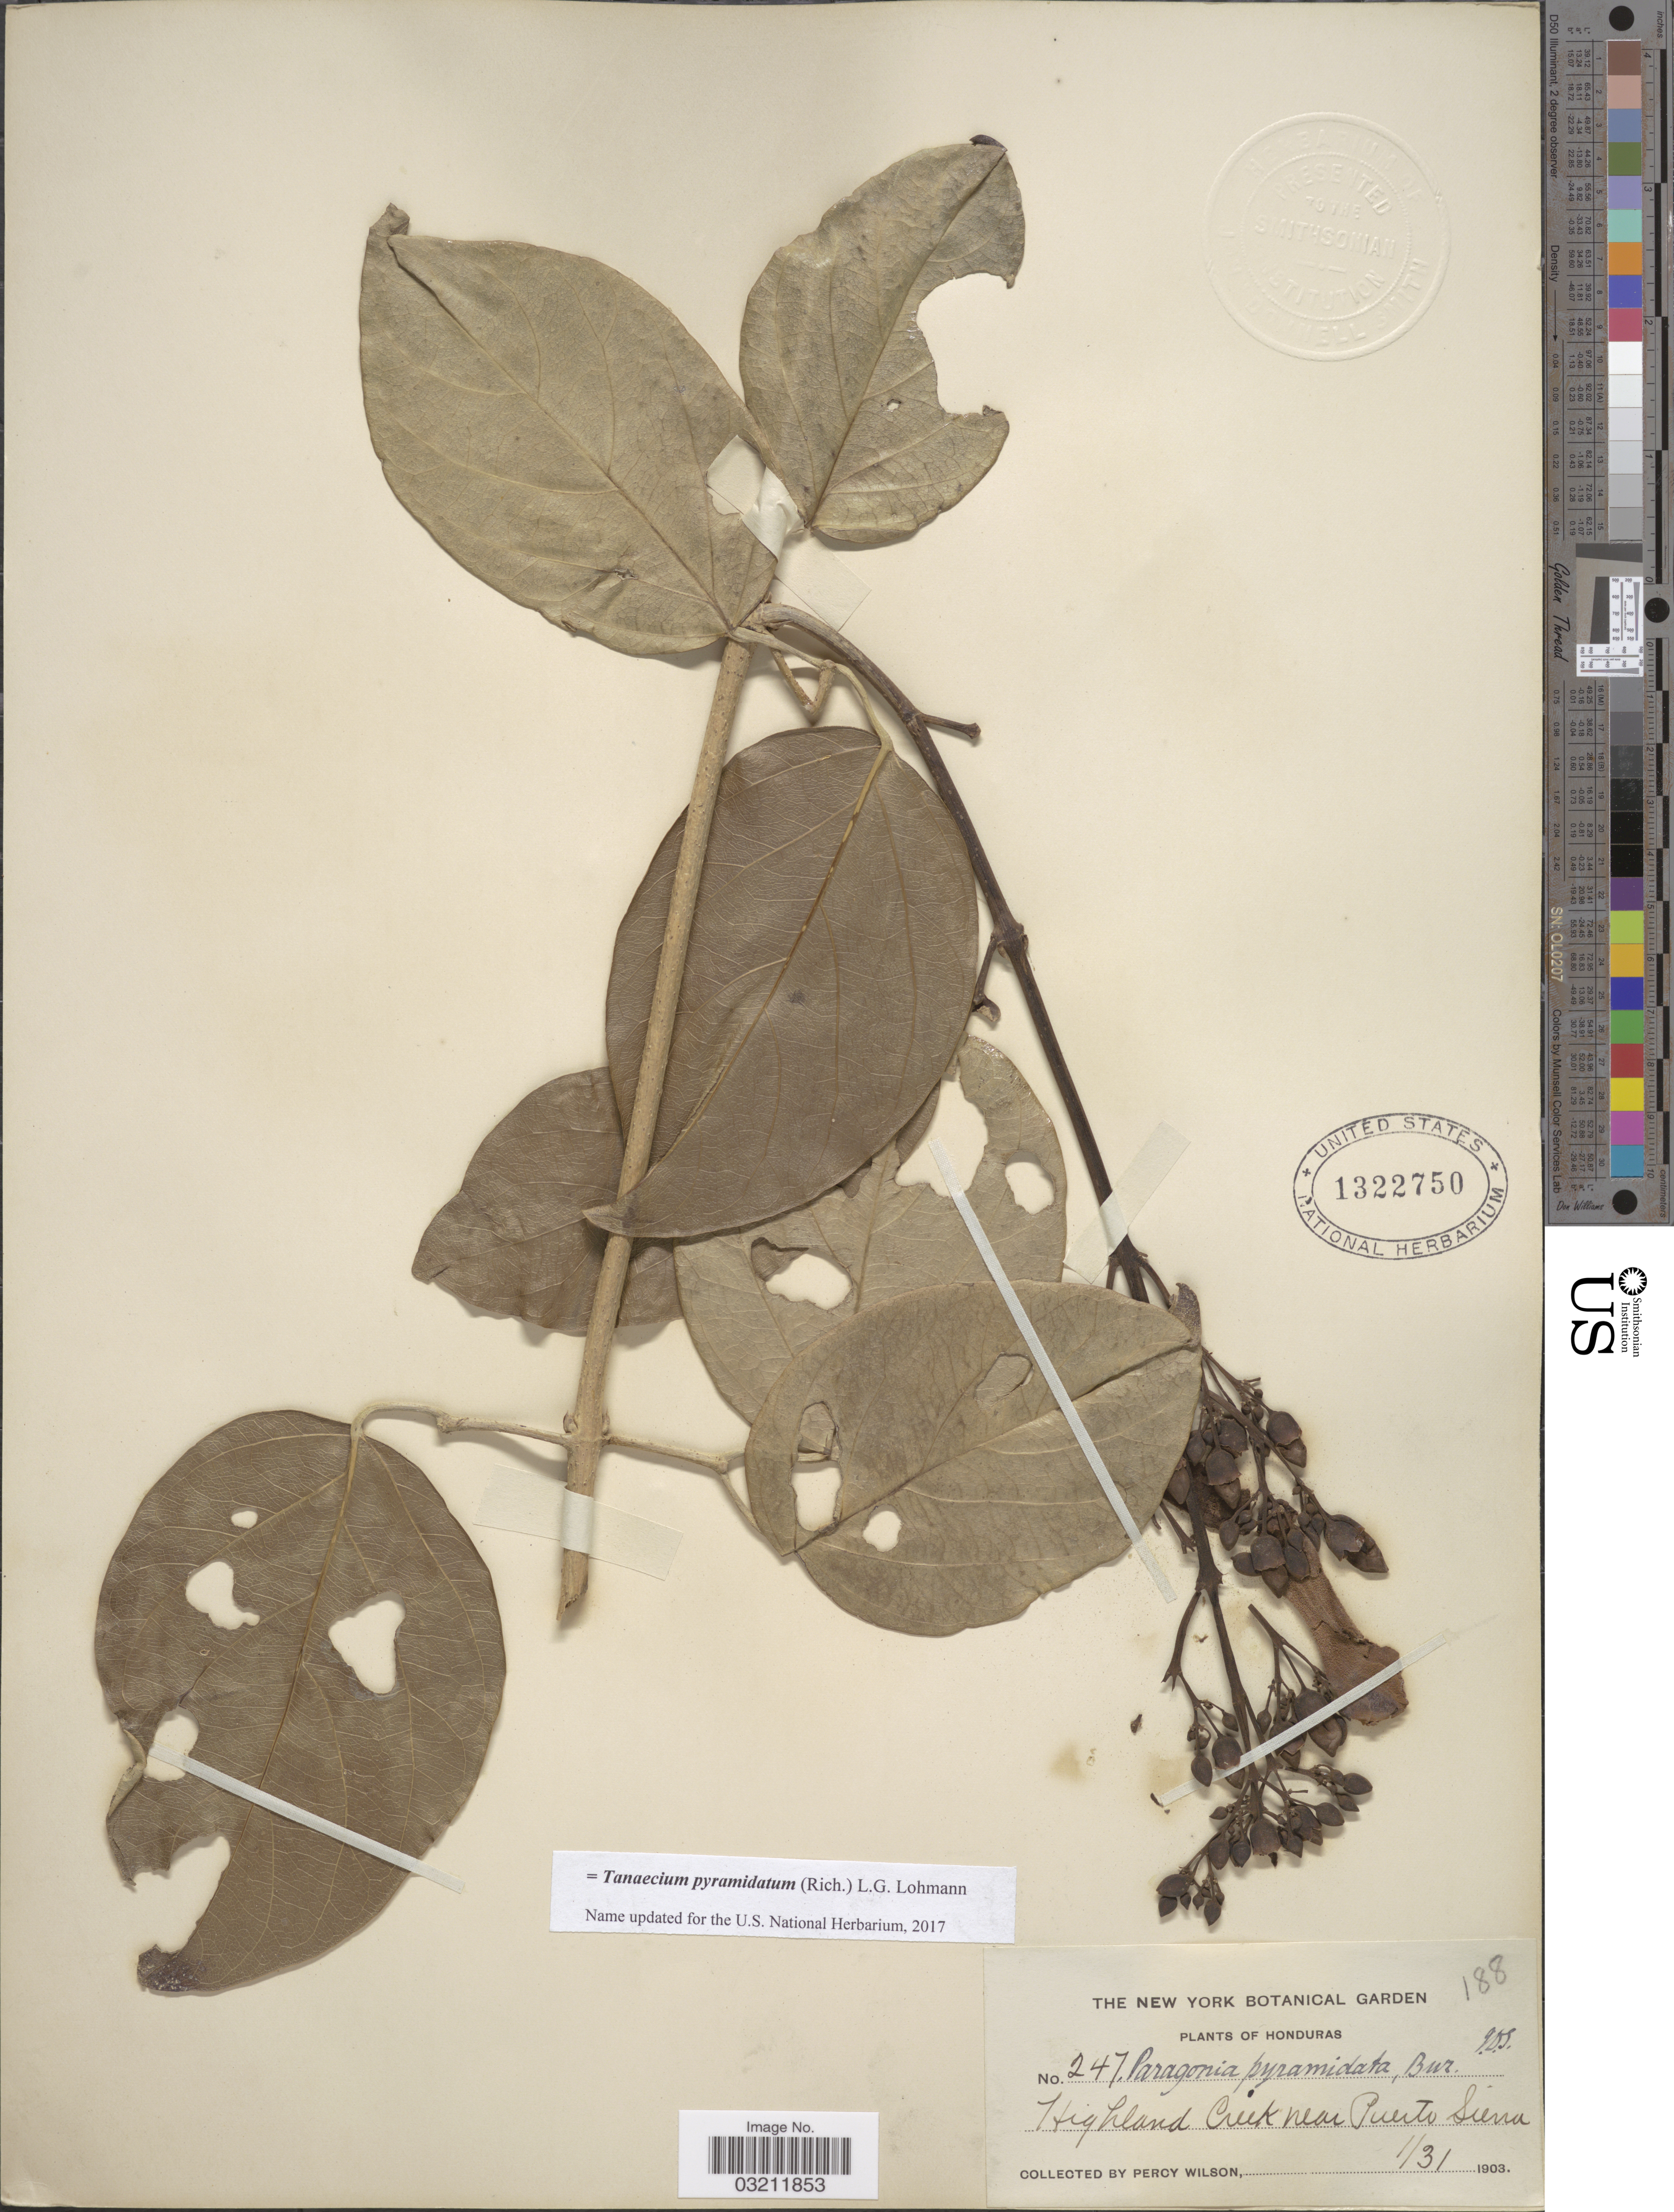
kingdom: Plantae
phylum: Tracheophyta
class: Magnoliopsida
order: Lamiales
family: Bignoniaceae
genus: Tanaecium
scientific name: Tanaecium pyramidatum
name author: (Rich.) L.G. Lohmann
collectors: P. Wilson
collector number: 247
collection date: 1903-01-31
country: Honduras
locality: Highland Creek near Puerto Sierra.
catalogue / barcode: US 1322750